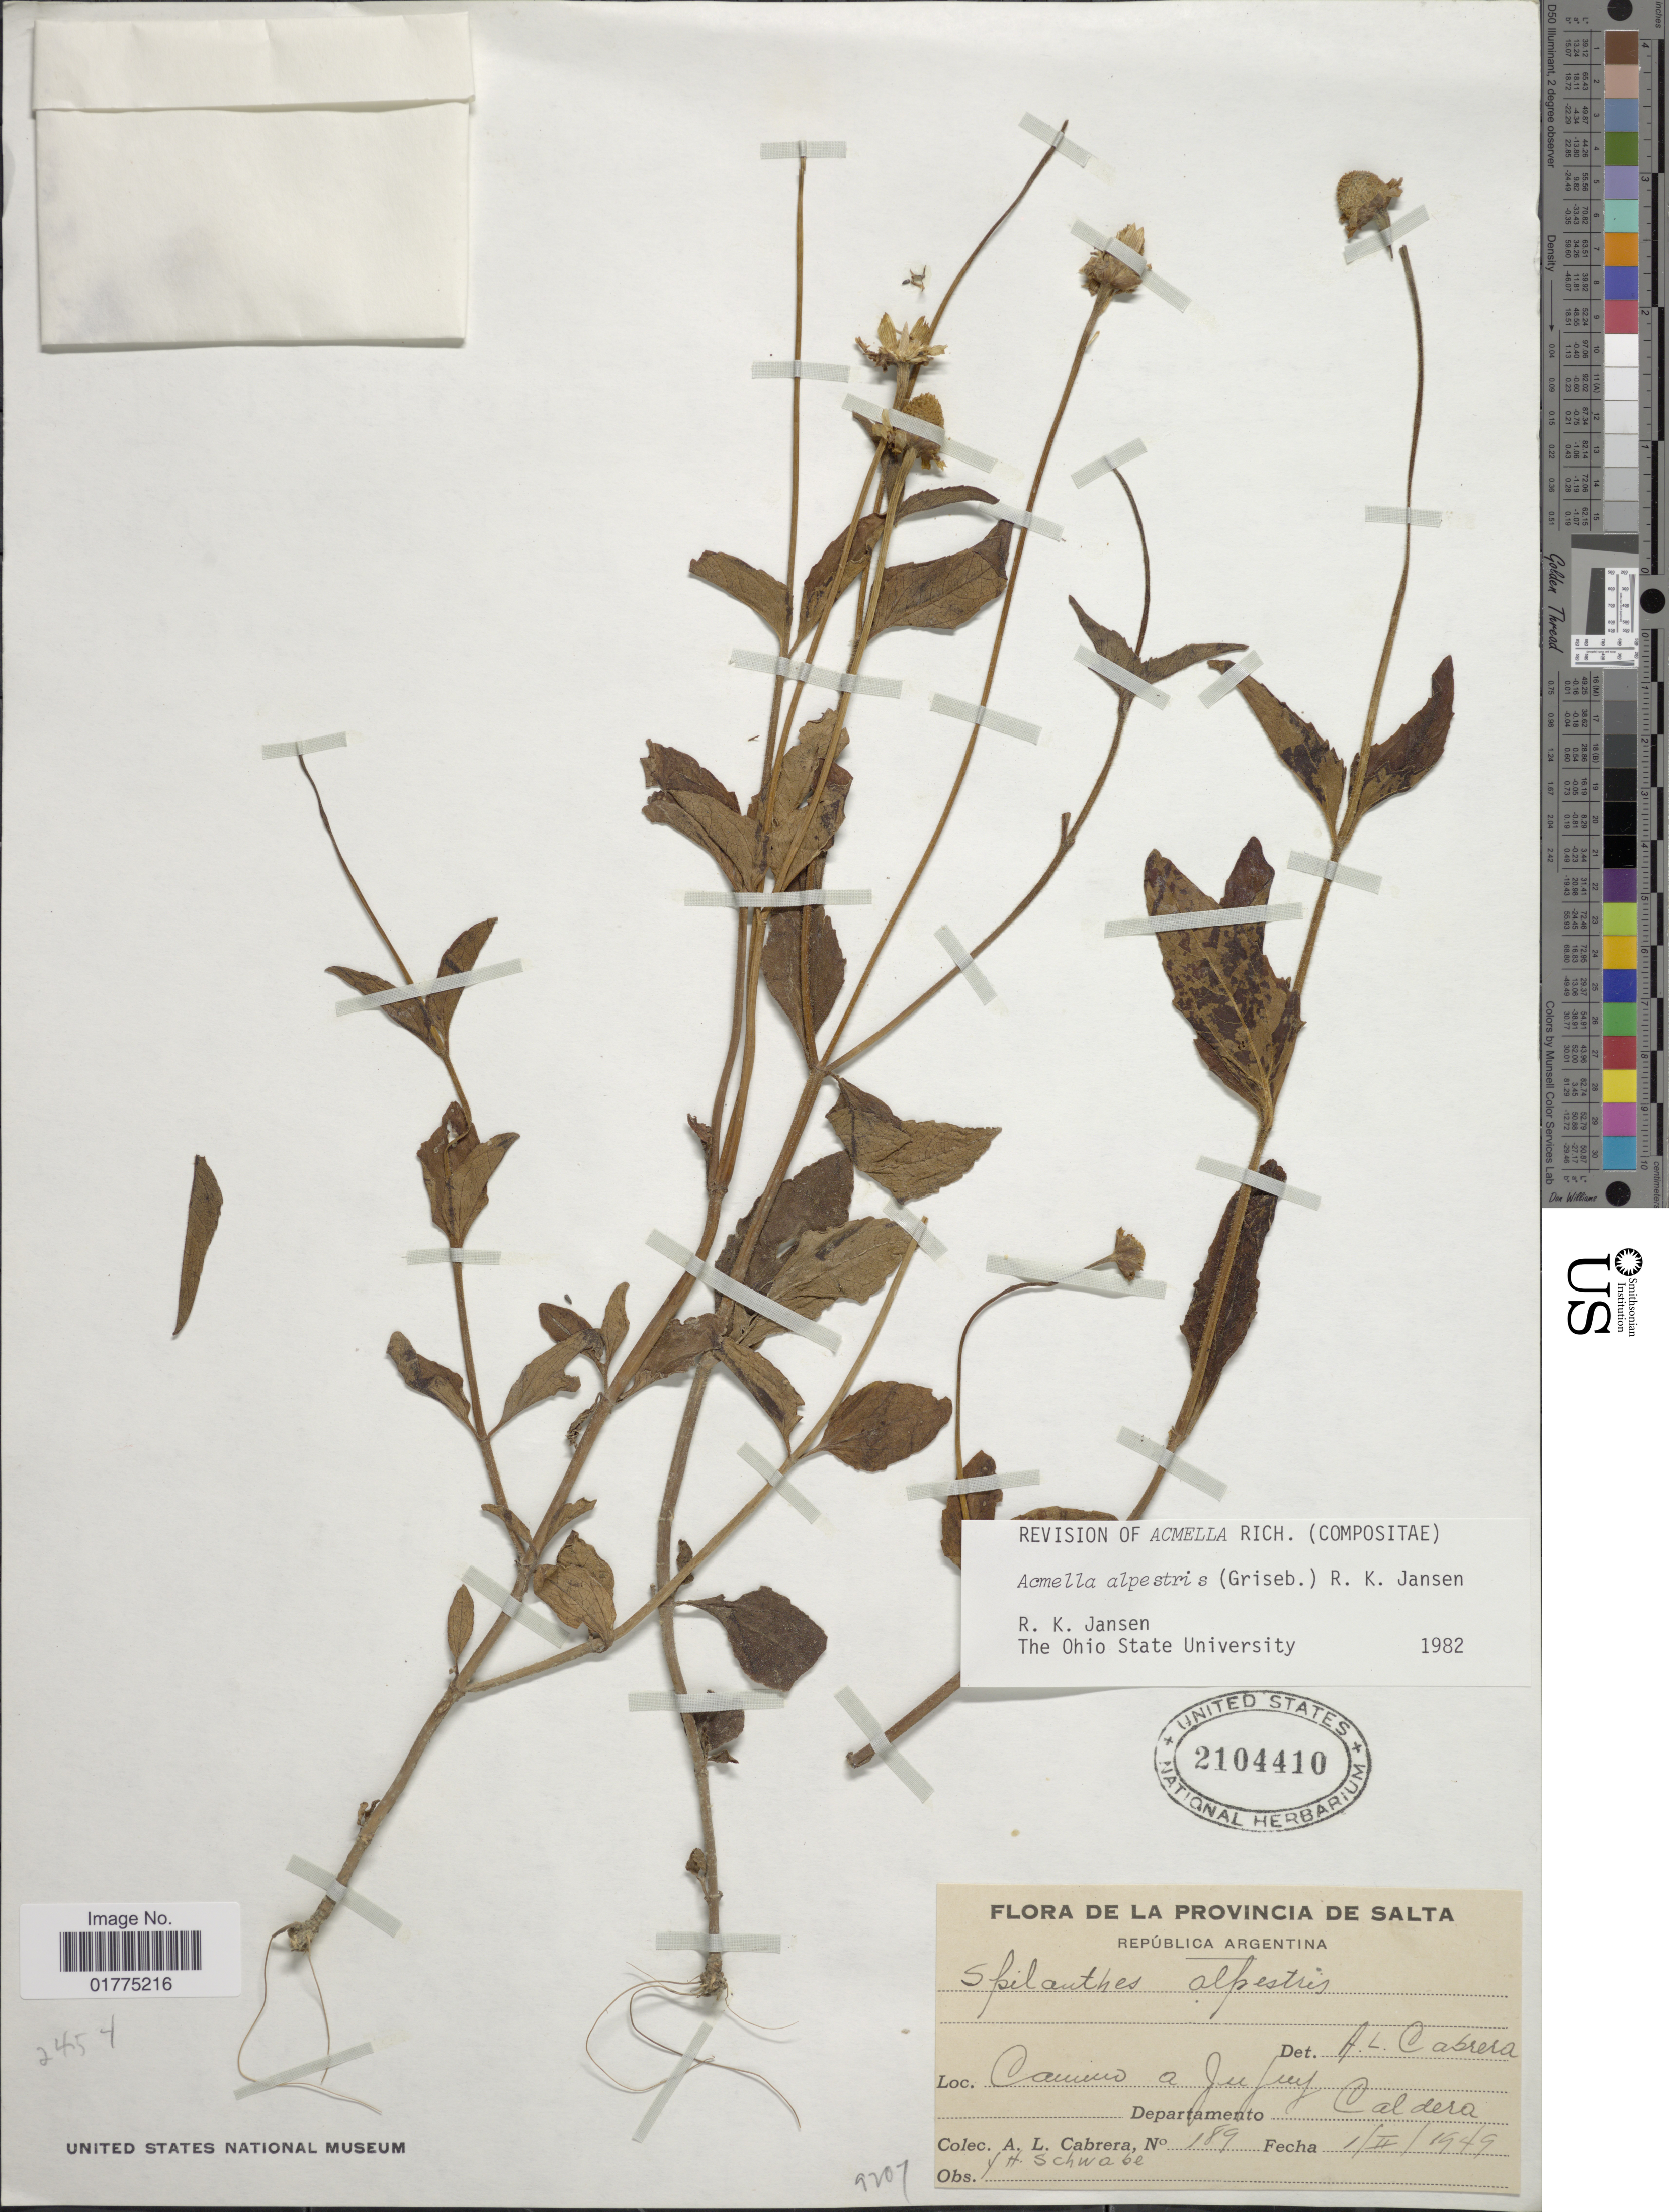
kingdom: Plantae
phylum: Tracheophyta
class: Magnoliopsida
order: Asterales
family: Asteraceae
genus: Acmella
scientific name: Acmella alpestris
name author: (Griseb.) R.K. Jansen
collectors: A. L. Cabrera & H. Schwabe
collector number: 189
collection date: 1949-02-01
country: Argentina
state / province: Salta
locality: Provincia de Salta. Repúblicoa Argentina. Camino a Jujuy. Departamento Caldera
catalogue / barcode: US 2104410